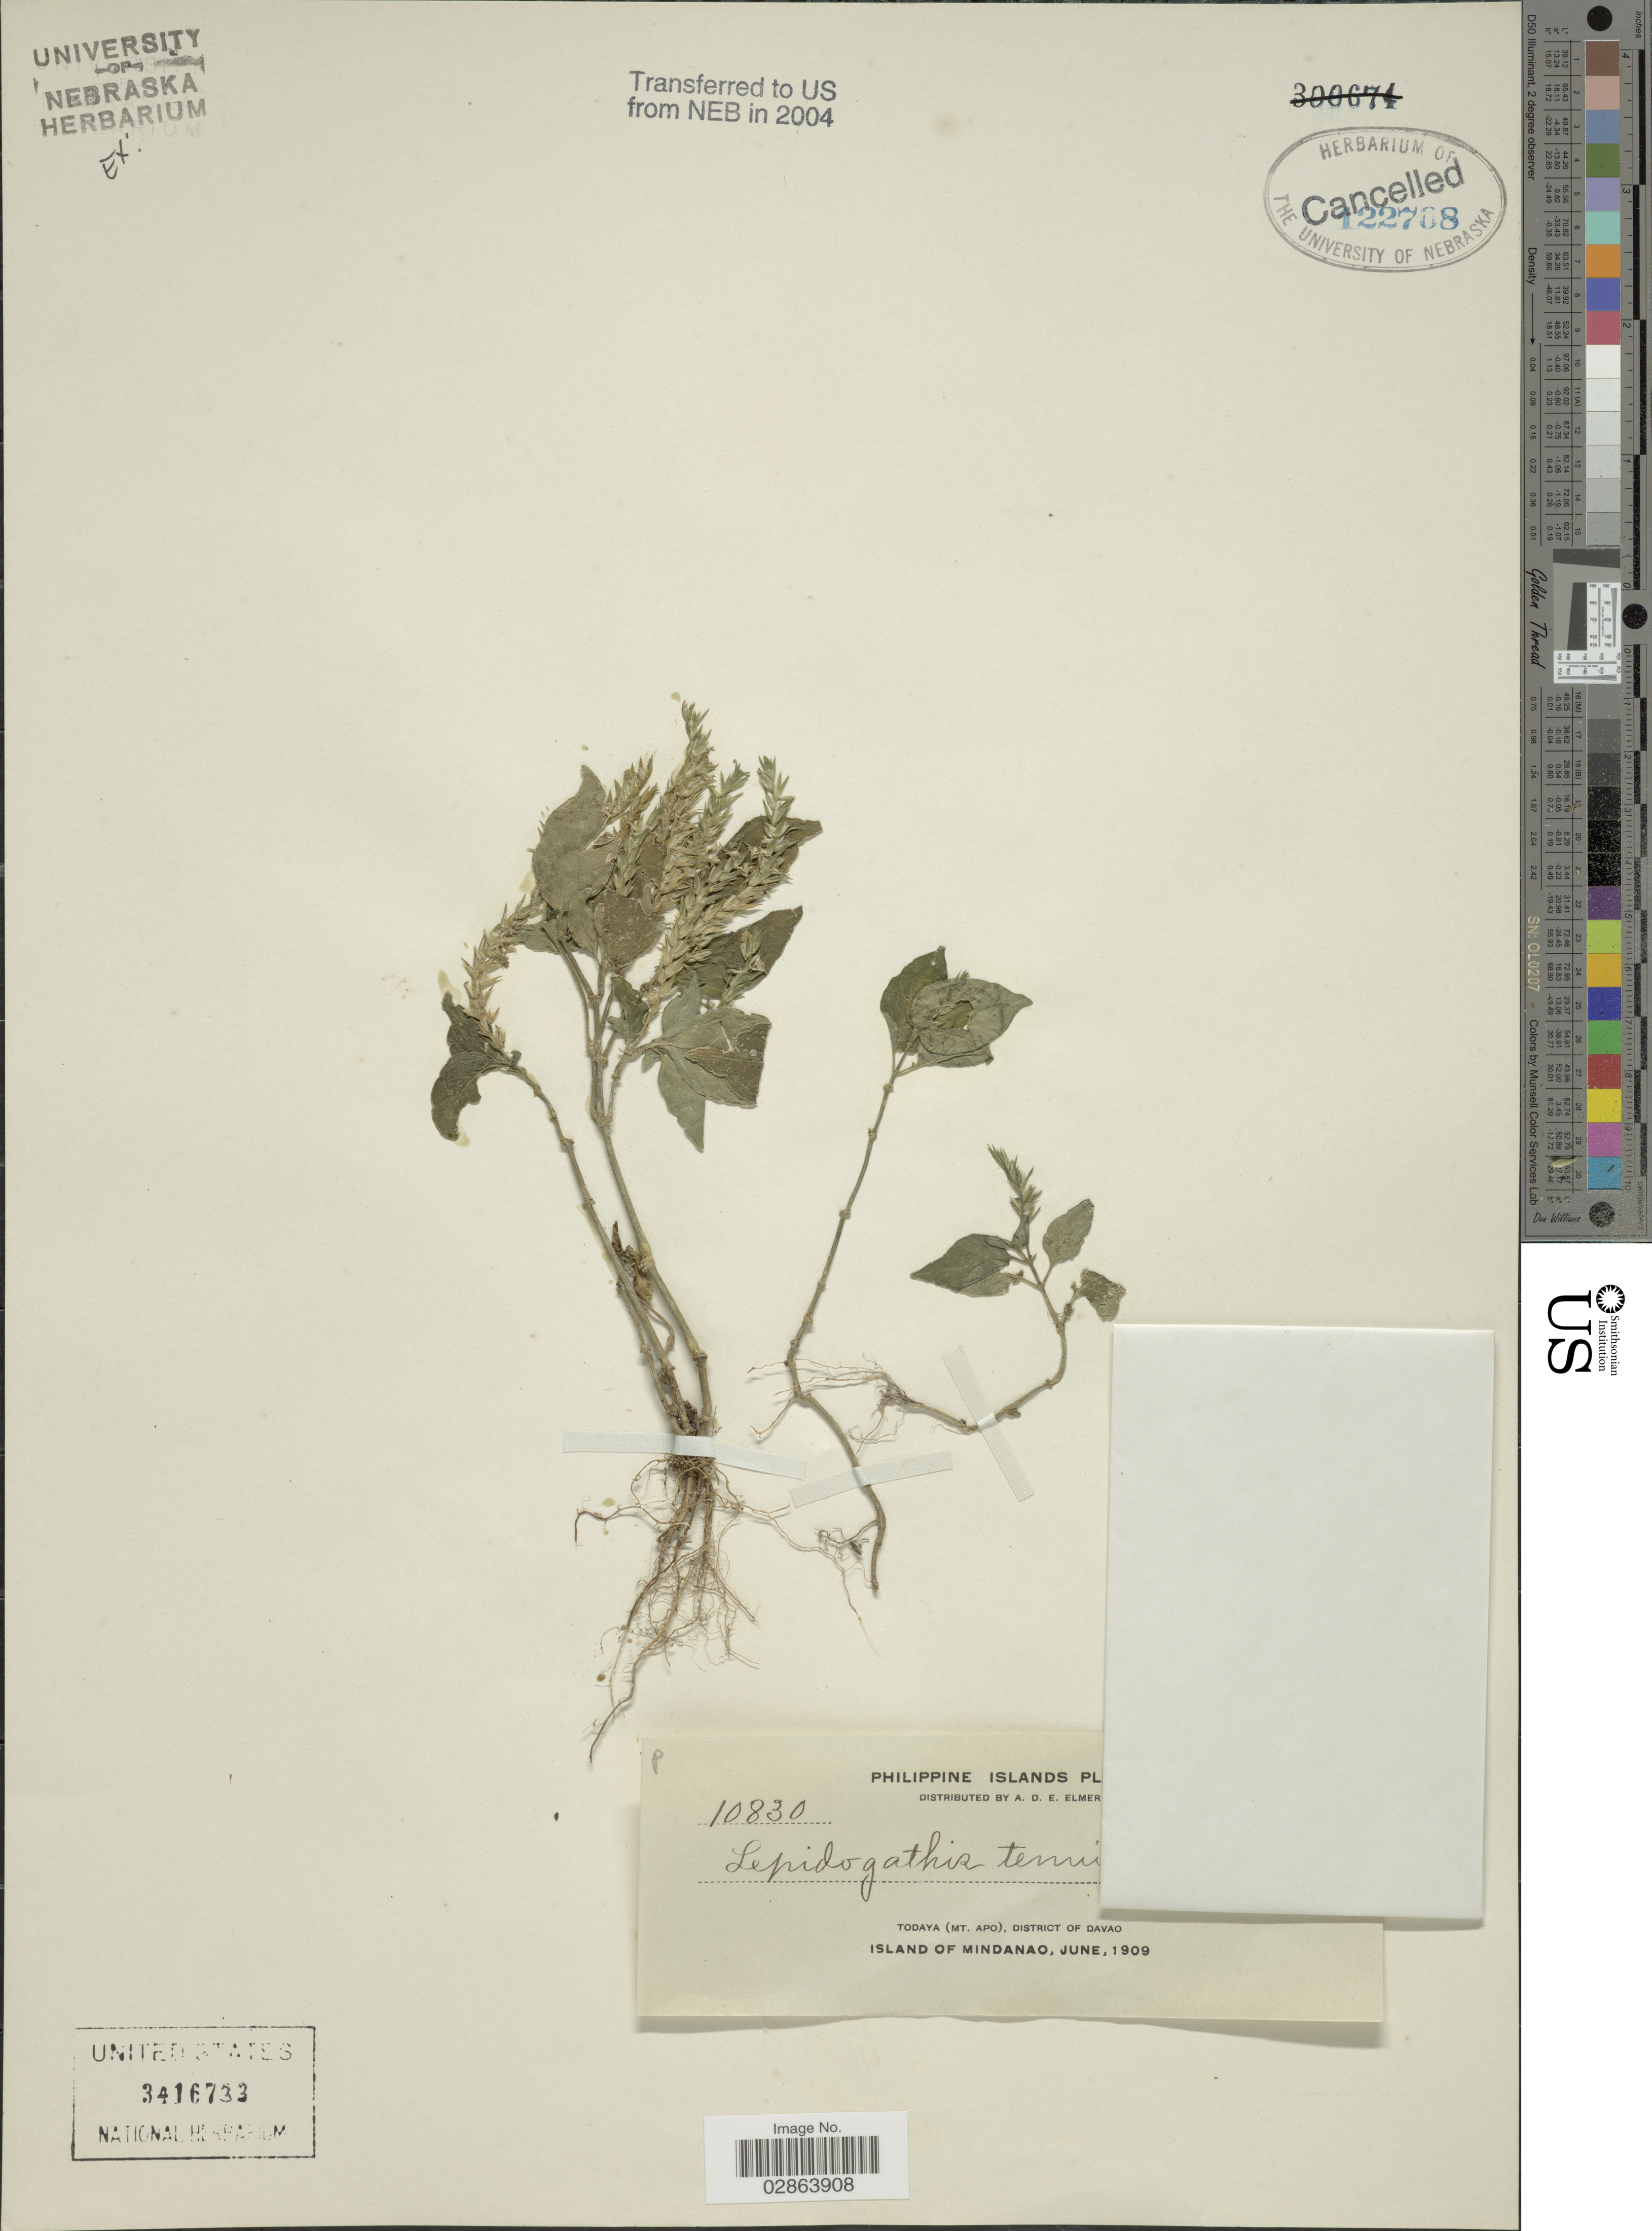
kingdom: Plantae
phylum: Tracheophyta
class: Magnoliopsida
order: Lamiales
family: Acanthaceae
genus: Lepidagathis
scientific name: Lepidagathis tenuis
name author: C.B. Clarke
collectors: A. D. E. Elmer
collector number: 10830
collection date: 1909-06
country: Philippines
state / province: Davao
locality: Todaya (Mt. Apo), District of Davao, Island of Mindanao.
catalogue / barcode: US 3416733